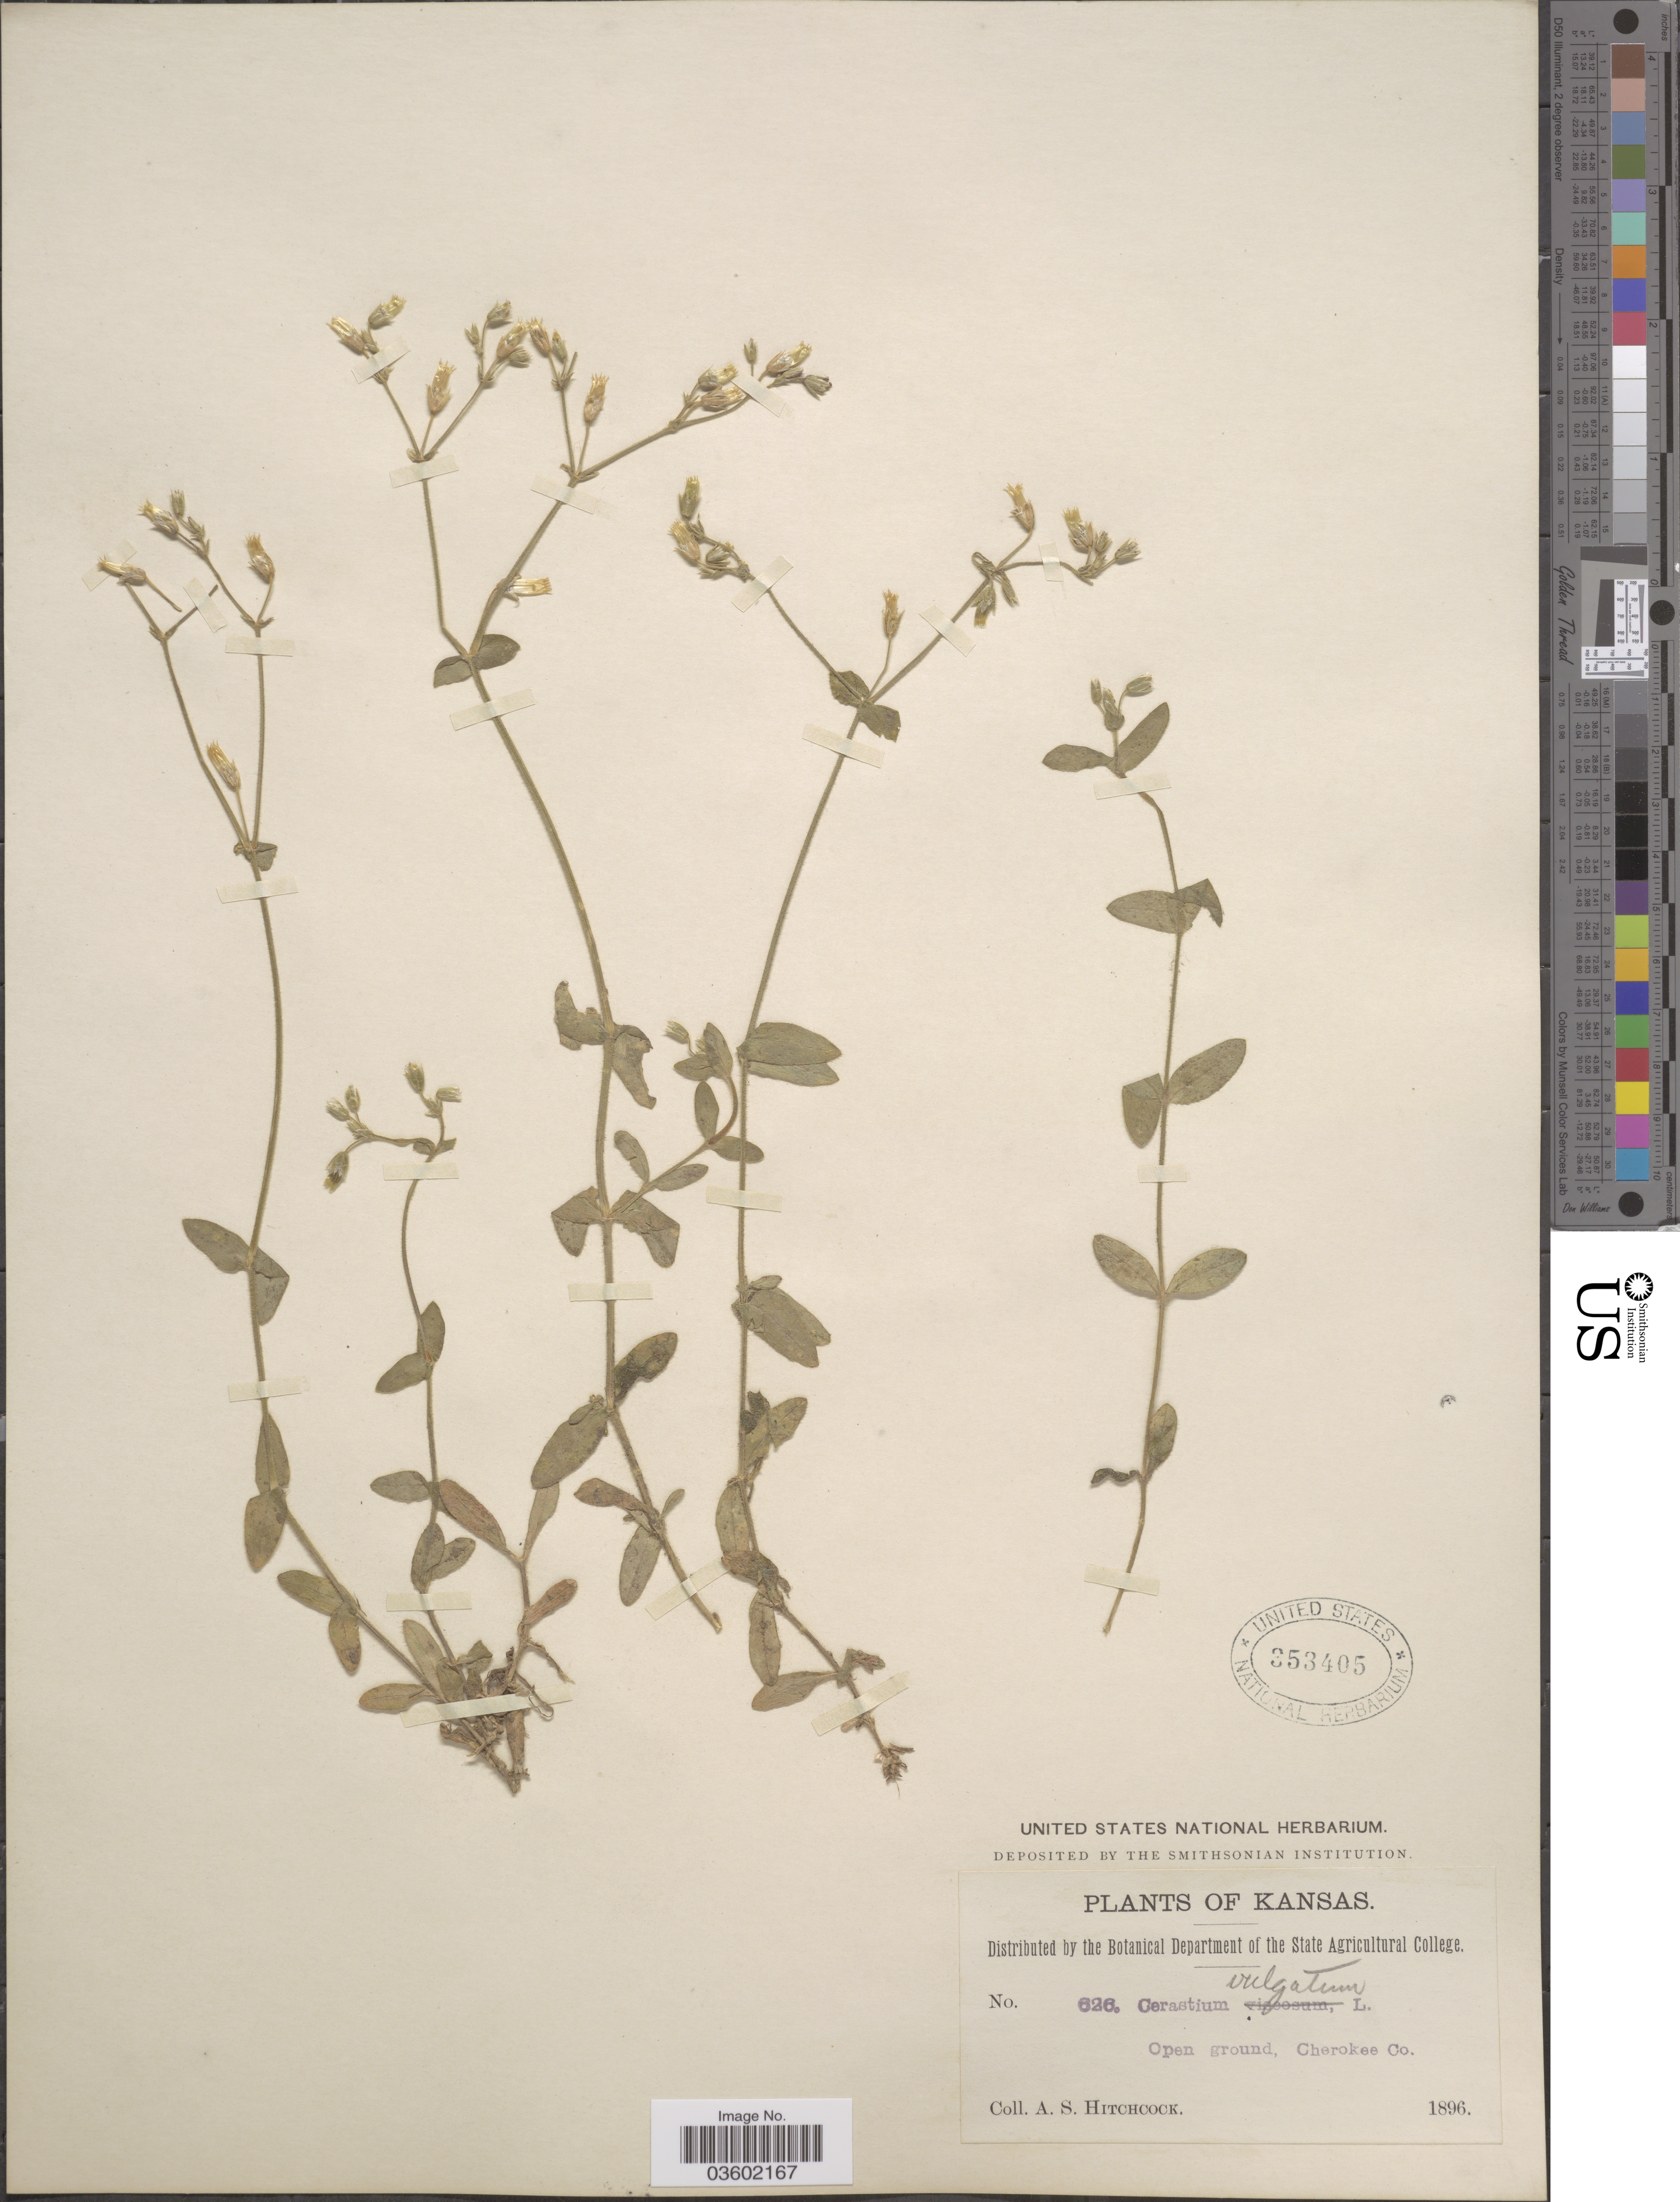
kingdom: Plantae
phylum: Tracheophyta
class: Magnoliopsida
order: Caryophyllales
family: Caryophyllaceae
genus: Cerastium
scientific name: Cerastium vulgatum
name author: L.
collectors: A. S. Hitchcock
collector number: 626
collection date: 1896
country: United States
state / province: Kansas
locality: Cherokee Co.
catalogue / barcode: US 353405